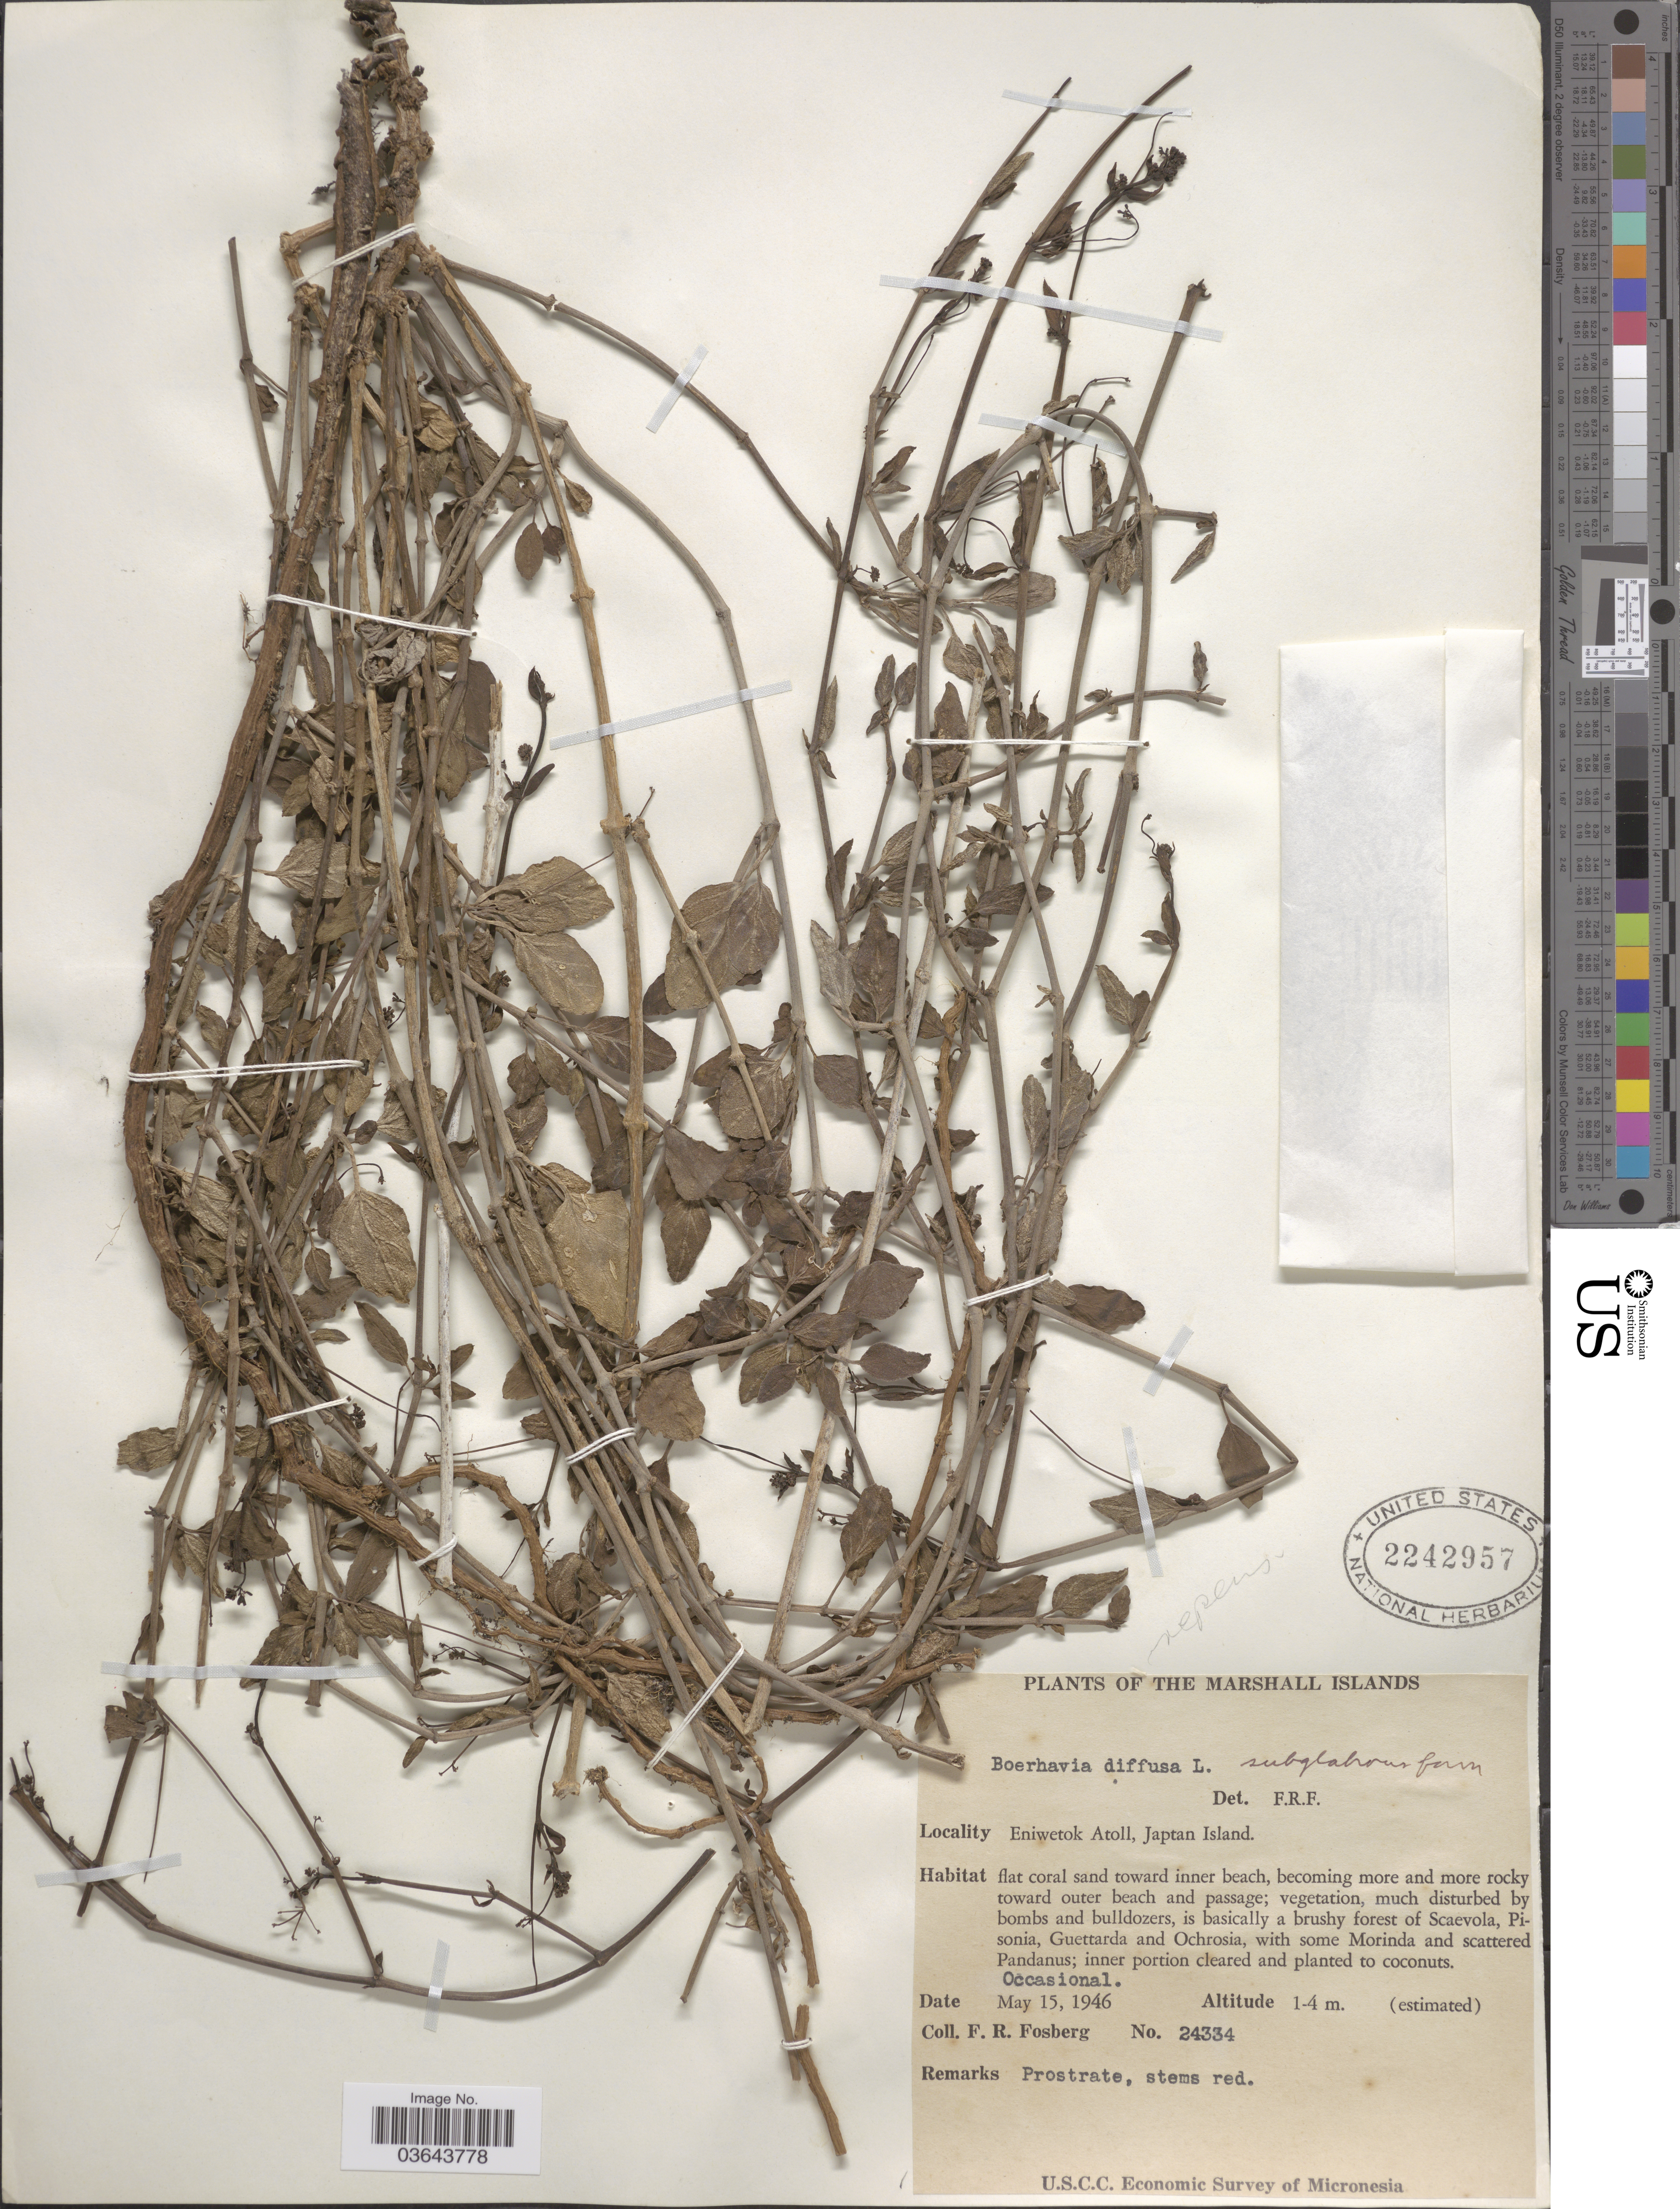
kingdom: Plantae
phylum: Tracheophyta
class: Magnoliopsida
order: Caryophyllales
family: Nyctaginaceae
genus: Boerhavia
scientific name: Boerhavia tetrandra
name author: G. Forst.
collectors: F. R. Fosberg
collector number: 24334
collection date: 1946-05-15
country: Marshall Islands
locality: Eniwetok Atoll, Japtan Island.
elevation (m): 1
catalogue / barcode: US 2242957